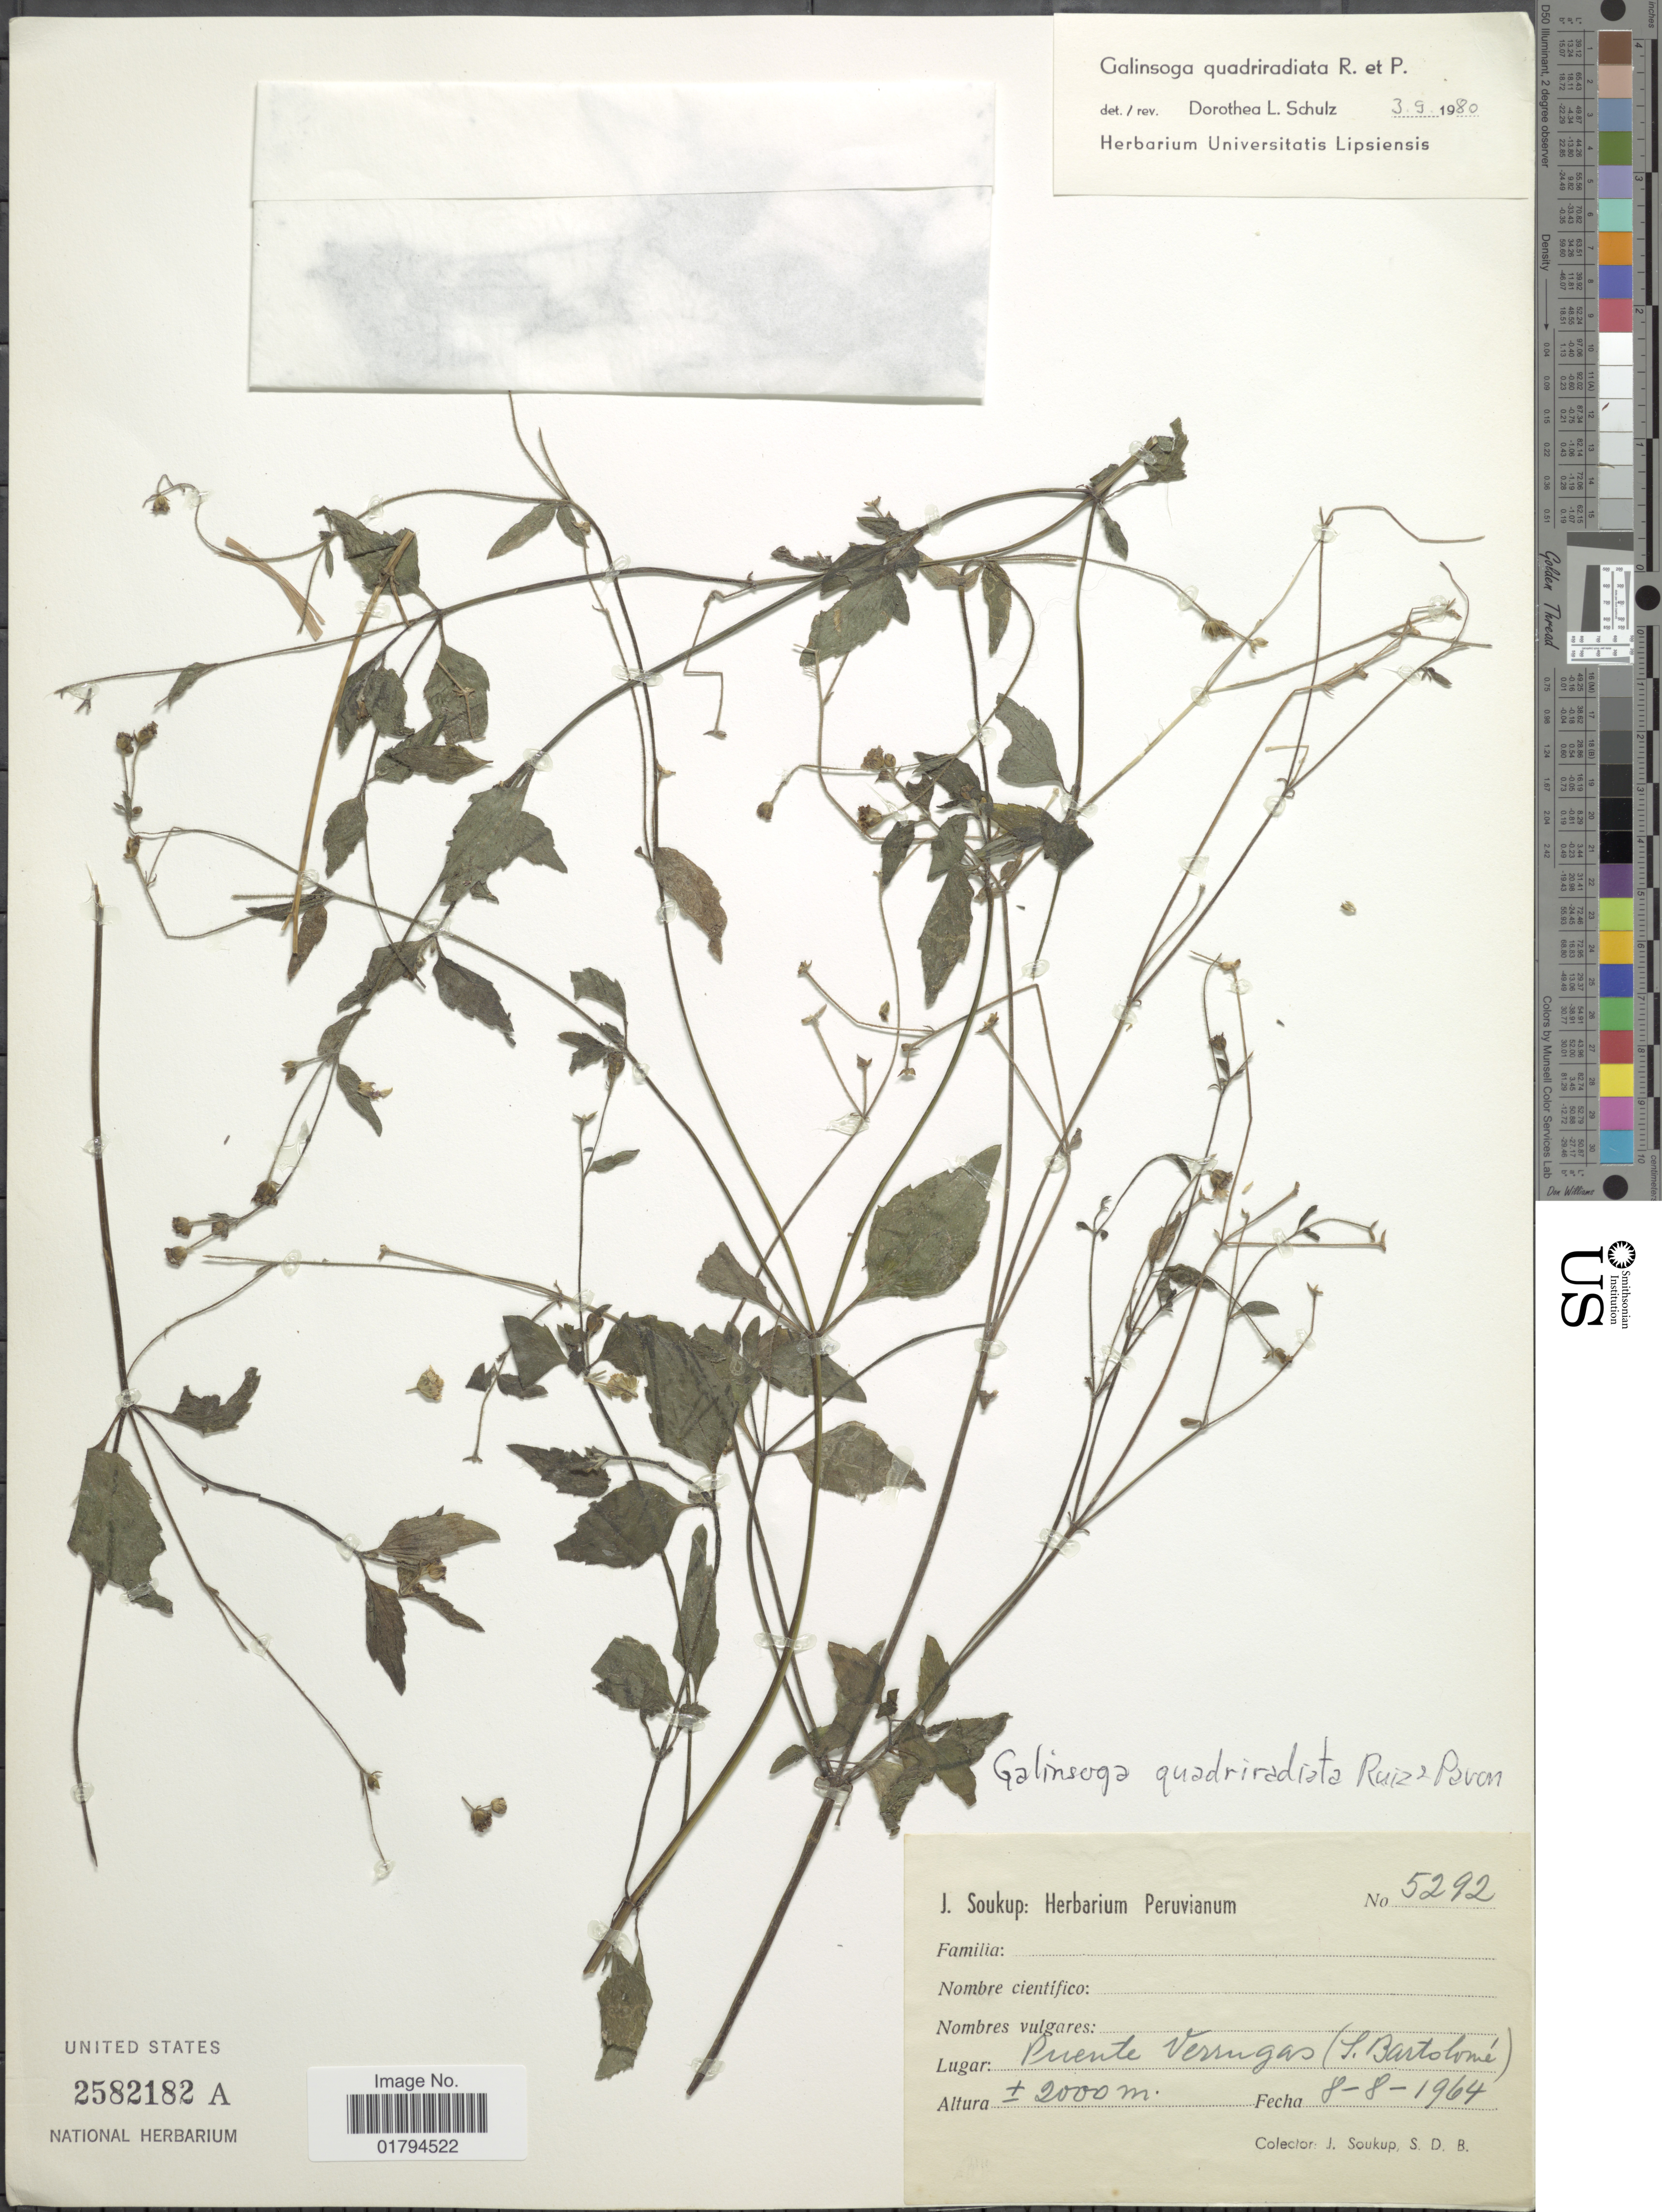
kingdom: Plantae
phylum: Tracheophyta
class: Magnoliopsida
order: Asterales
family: Asteraceae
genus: Galinsoga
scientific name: Galinsoga quadriradiata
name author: Ruiz & Pav.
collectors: J. Soukop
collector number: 5292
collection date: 1964-08-08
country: Peru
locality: Puente Verrugas (S. Bartolome)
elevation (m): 2000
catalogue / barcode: US 2582182A